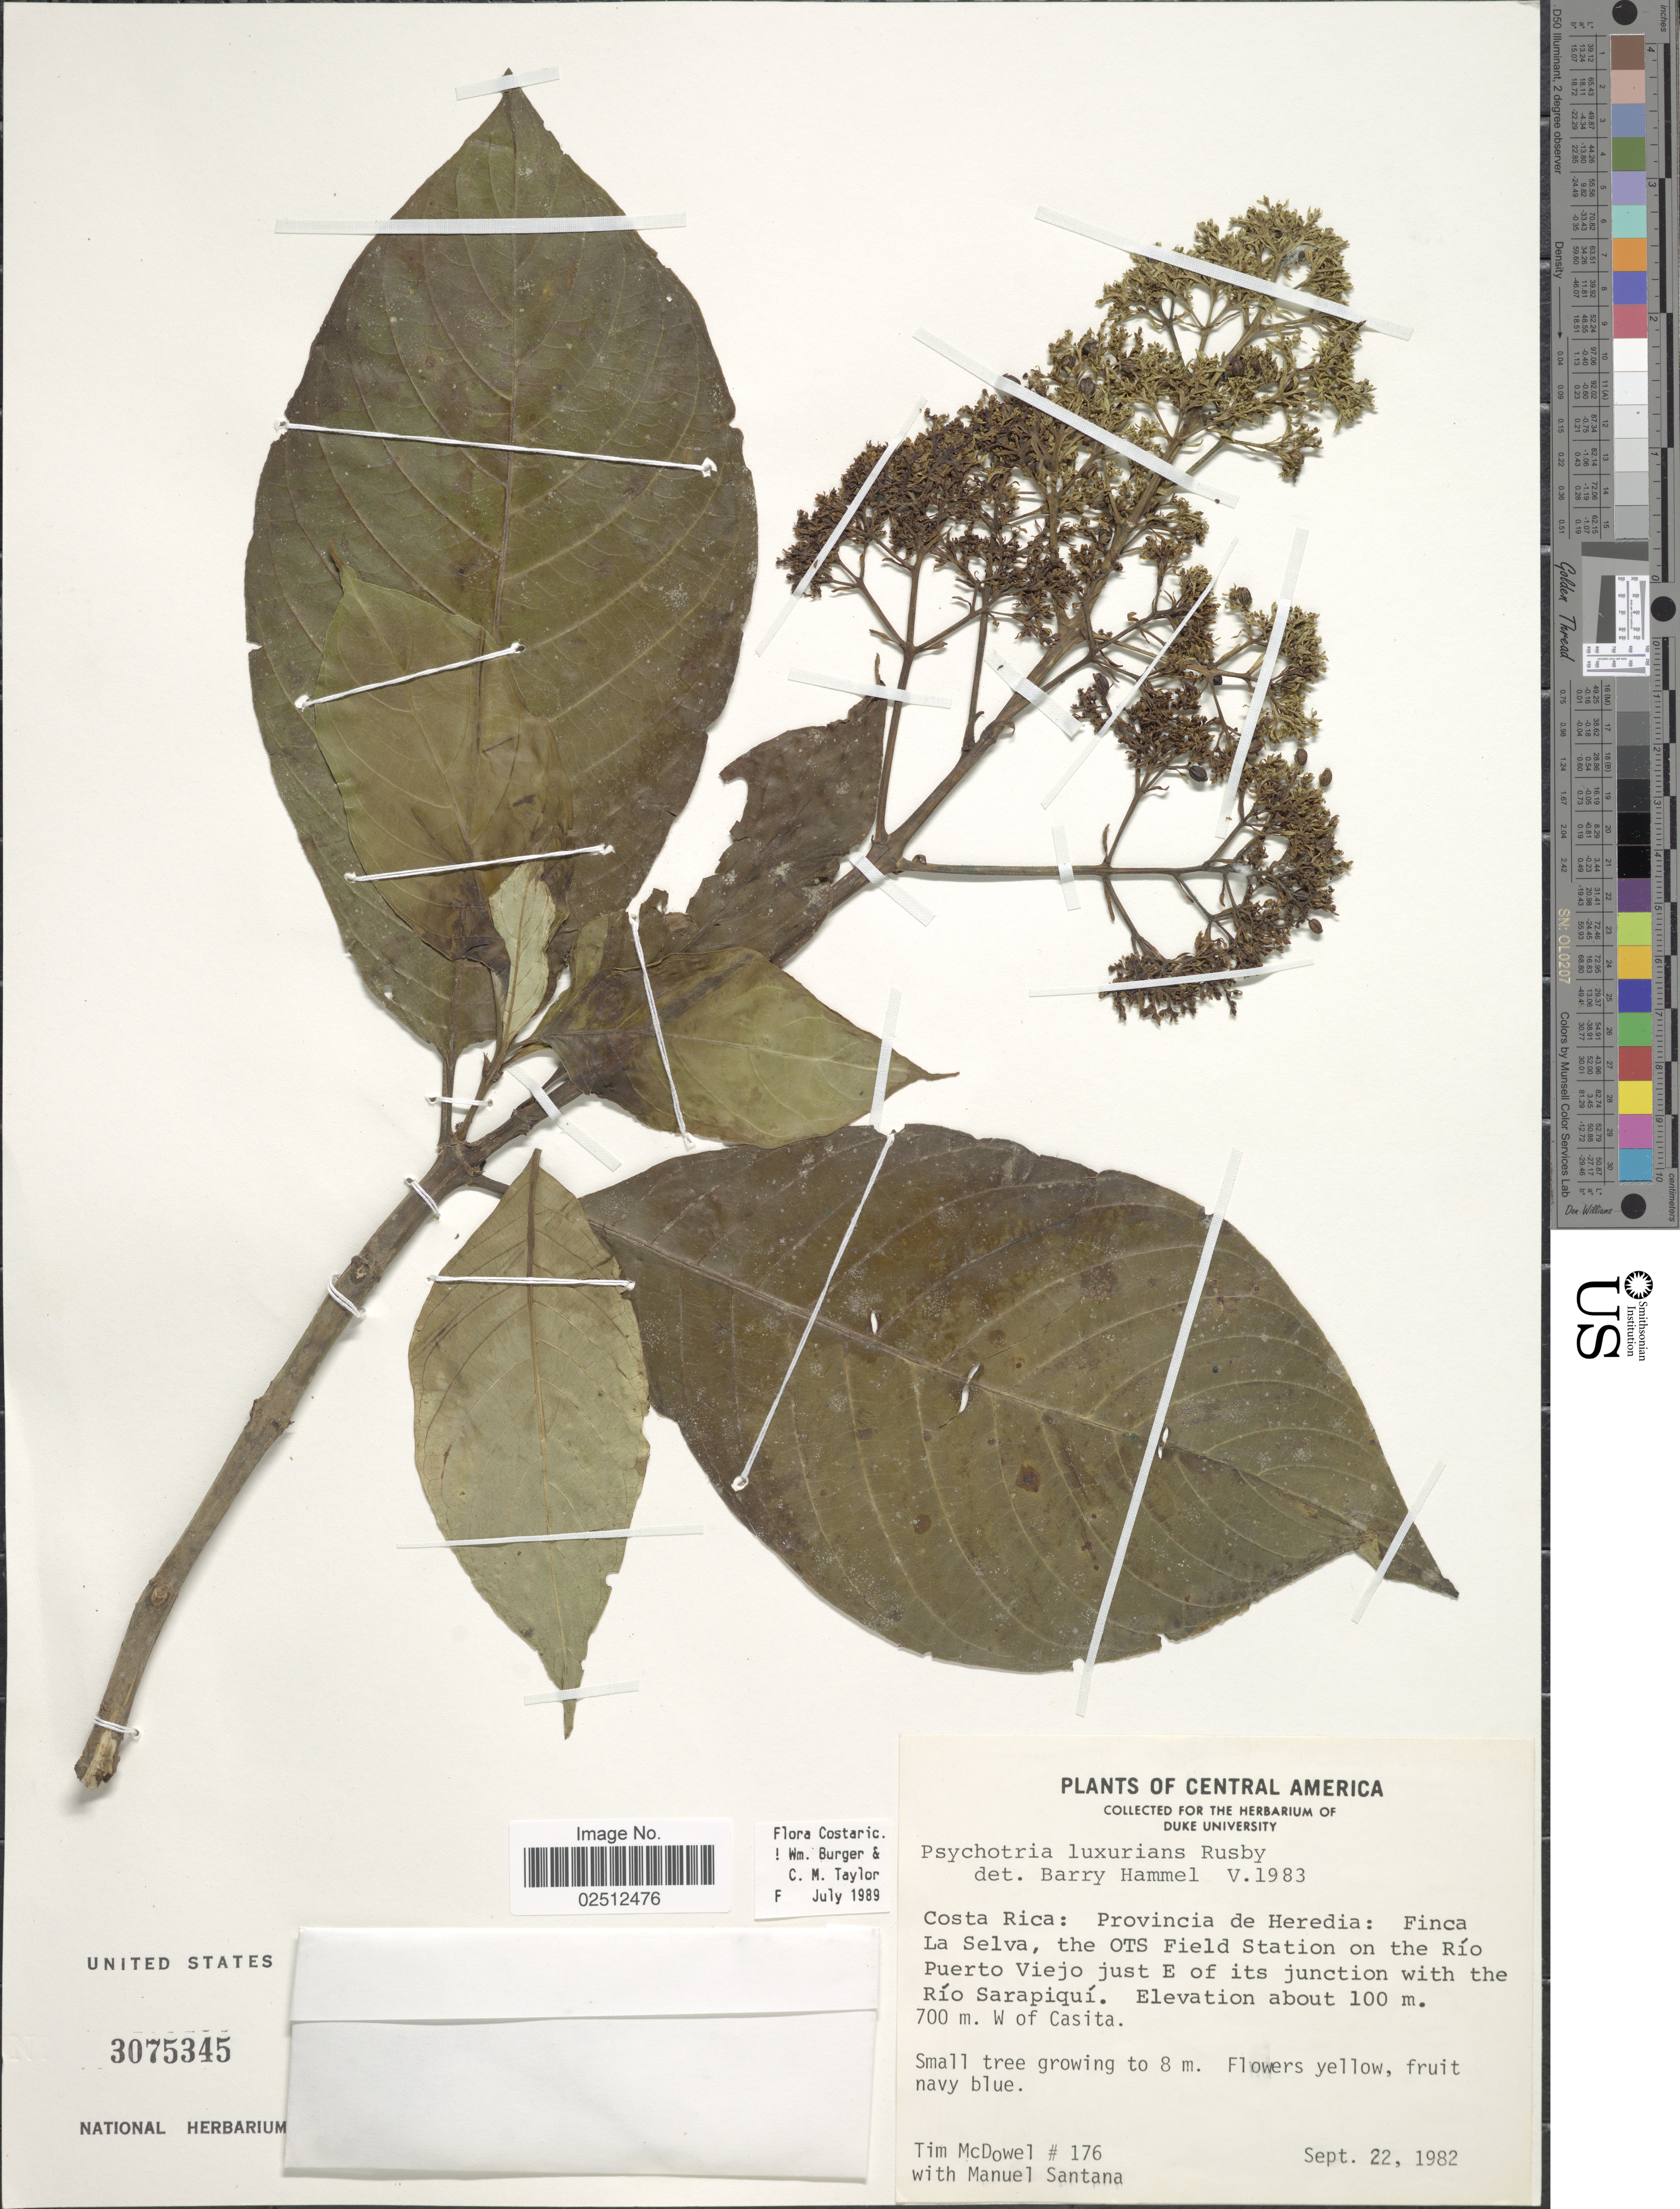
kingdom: Plantae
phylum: Tracheophyta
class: Magnoliopsida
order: Gentianales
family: Rubiaceae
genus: Psychotria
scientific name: Psychotria luxurians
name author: Rusby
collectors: T. McDowel & M. Santana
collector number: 176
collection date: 1982-09-22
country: Costa Rica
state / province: Heredia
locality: Costa Rica: Provincia de Heredia, Finca La Selva, the OTS Field Station on the Rio Puerto Viejo just E of its junction with the Rio Sarapiqui, 700m. W of Casita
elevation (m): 100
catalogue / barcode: US 3075345